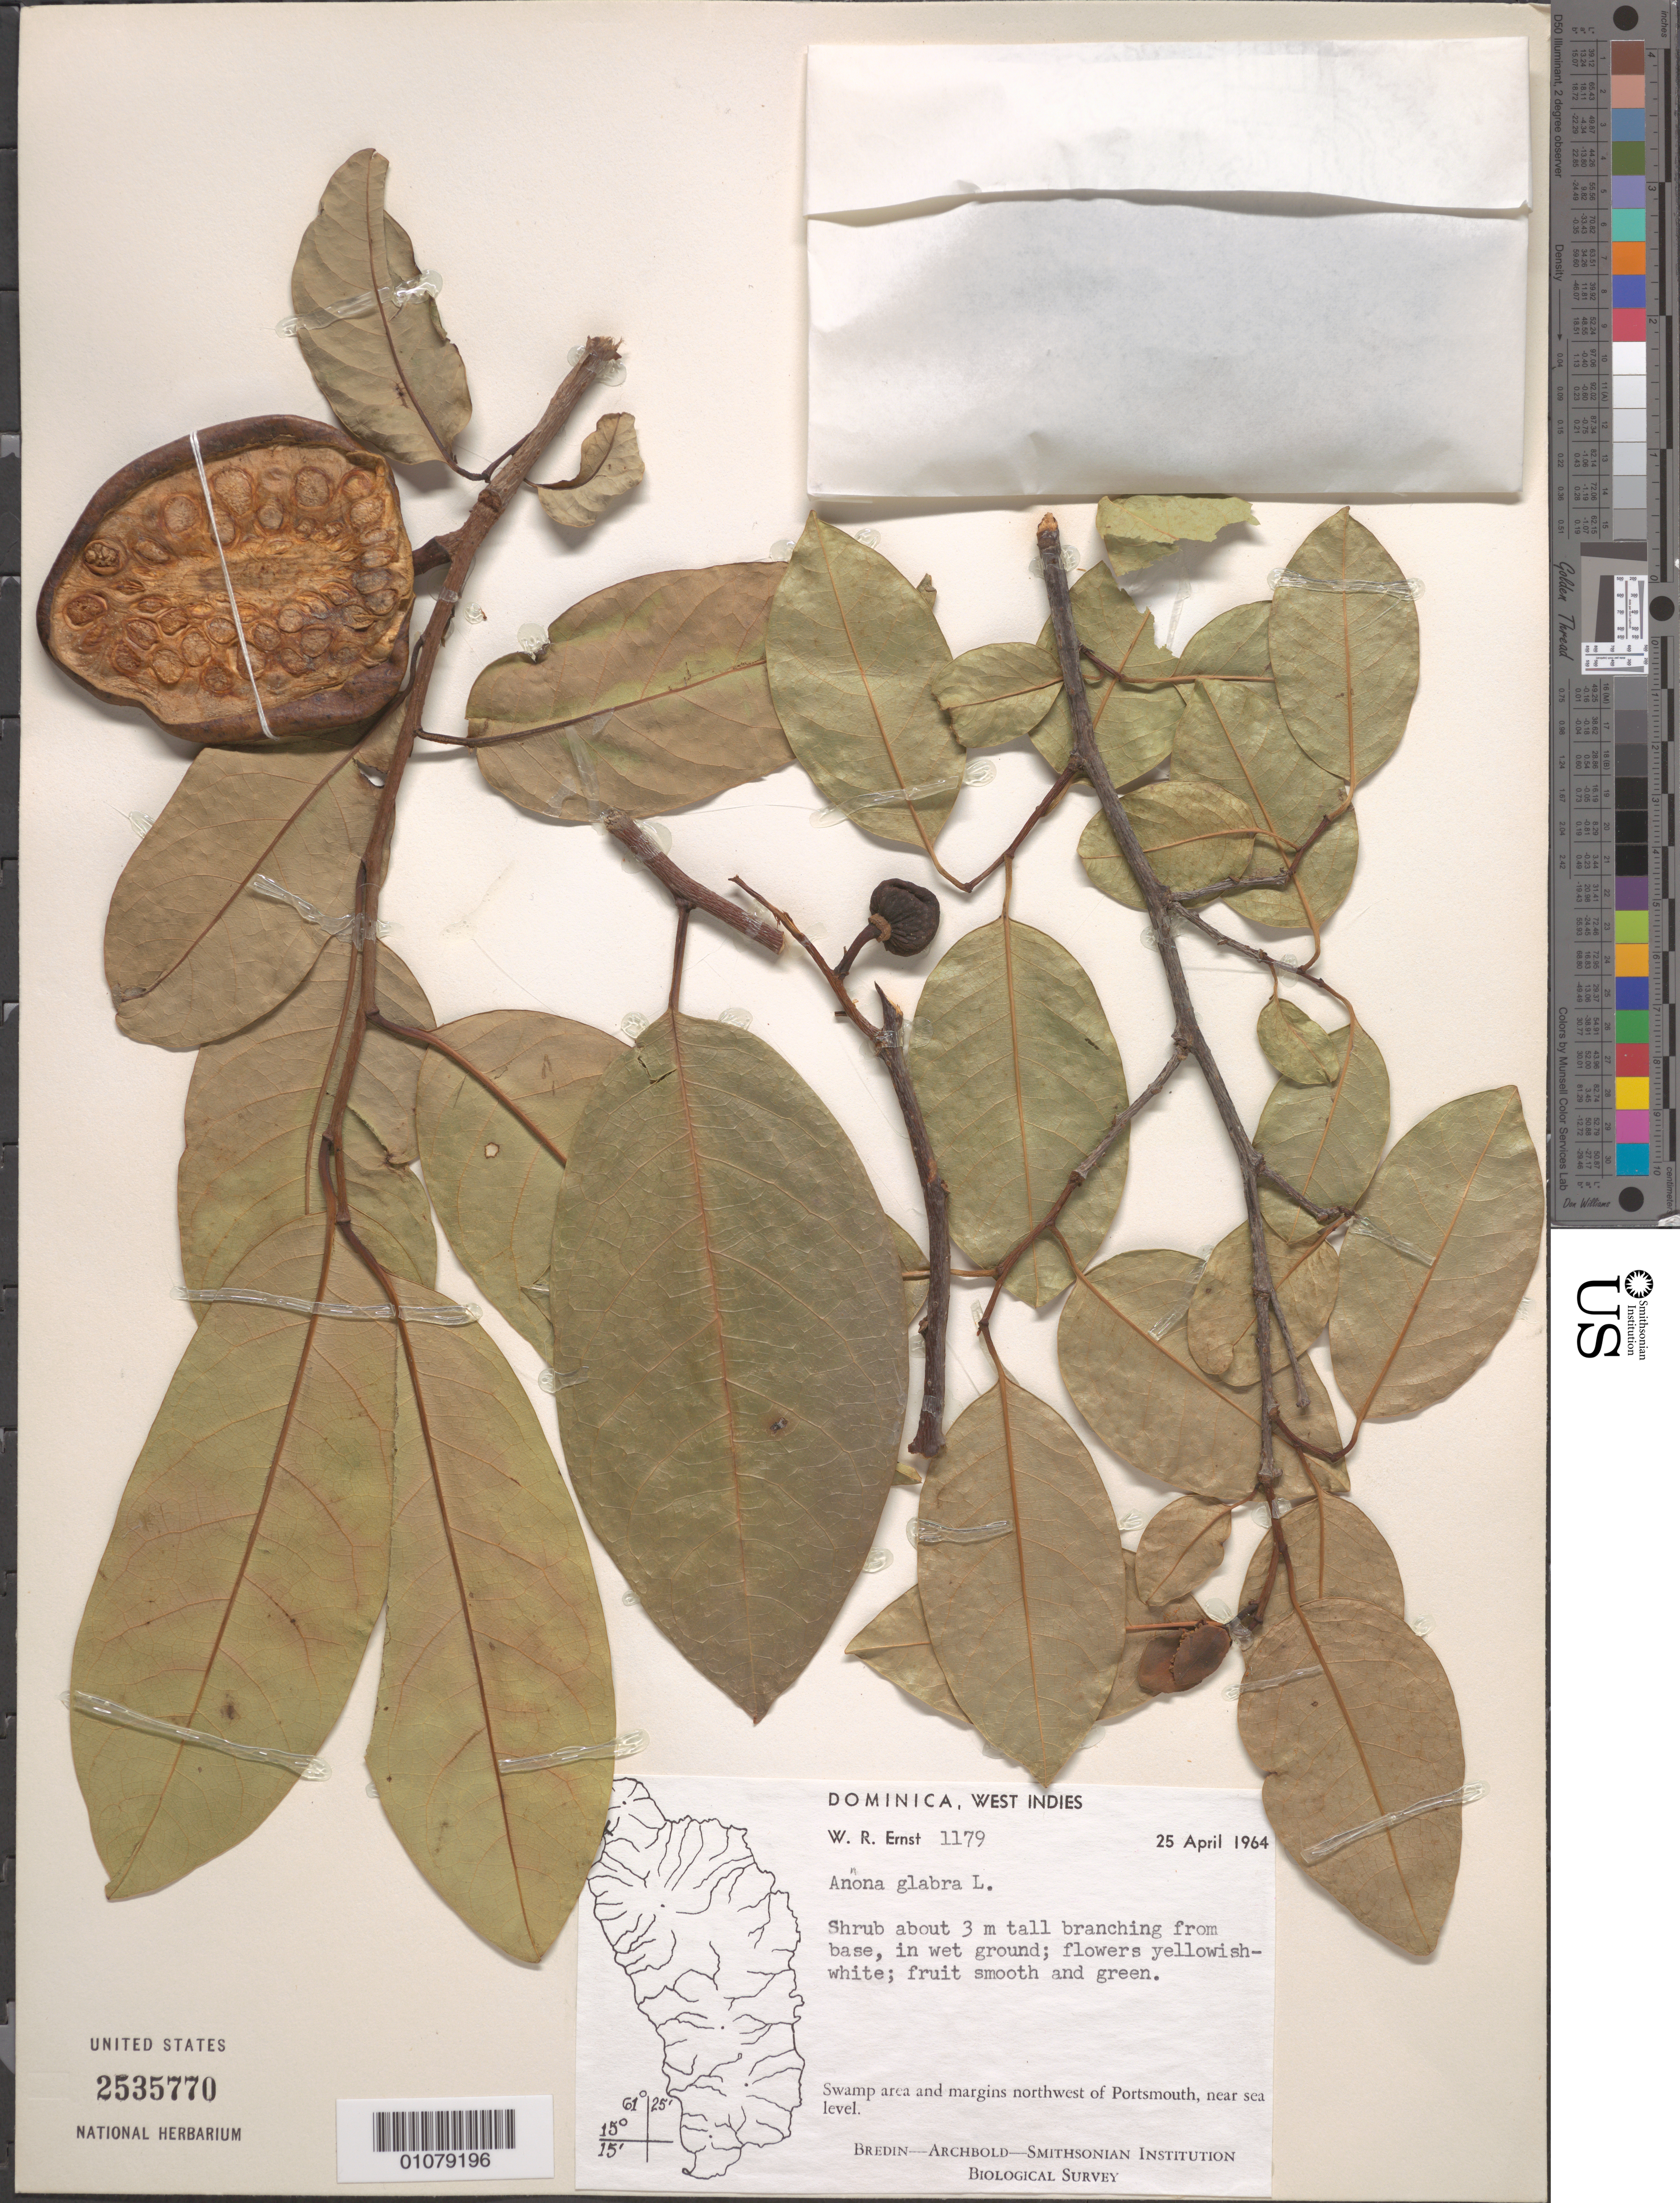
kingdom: Plantae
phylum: Tracheophyta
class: Magnoliopsida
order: Magnoliales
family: Annonaceae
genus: Annona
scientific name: Annona glabra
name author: L.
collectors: W. R. Ernst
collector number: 1179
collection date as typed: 25 Apr 1964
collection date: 1964-04-25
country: Dominica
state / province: St. John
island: Dominica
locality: Swamp area and margins NW of Portsmouth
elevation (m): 0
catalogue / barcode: US 2535770